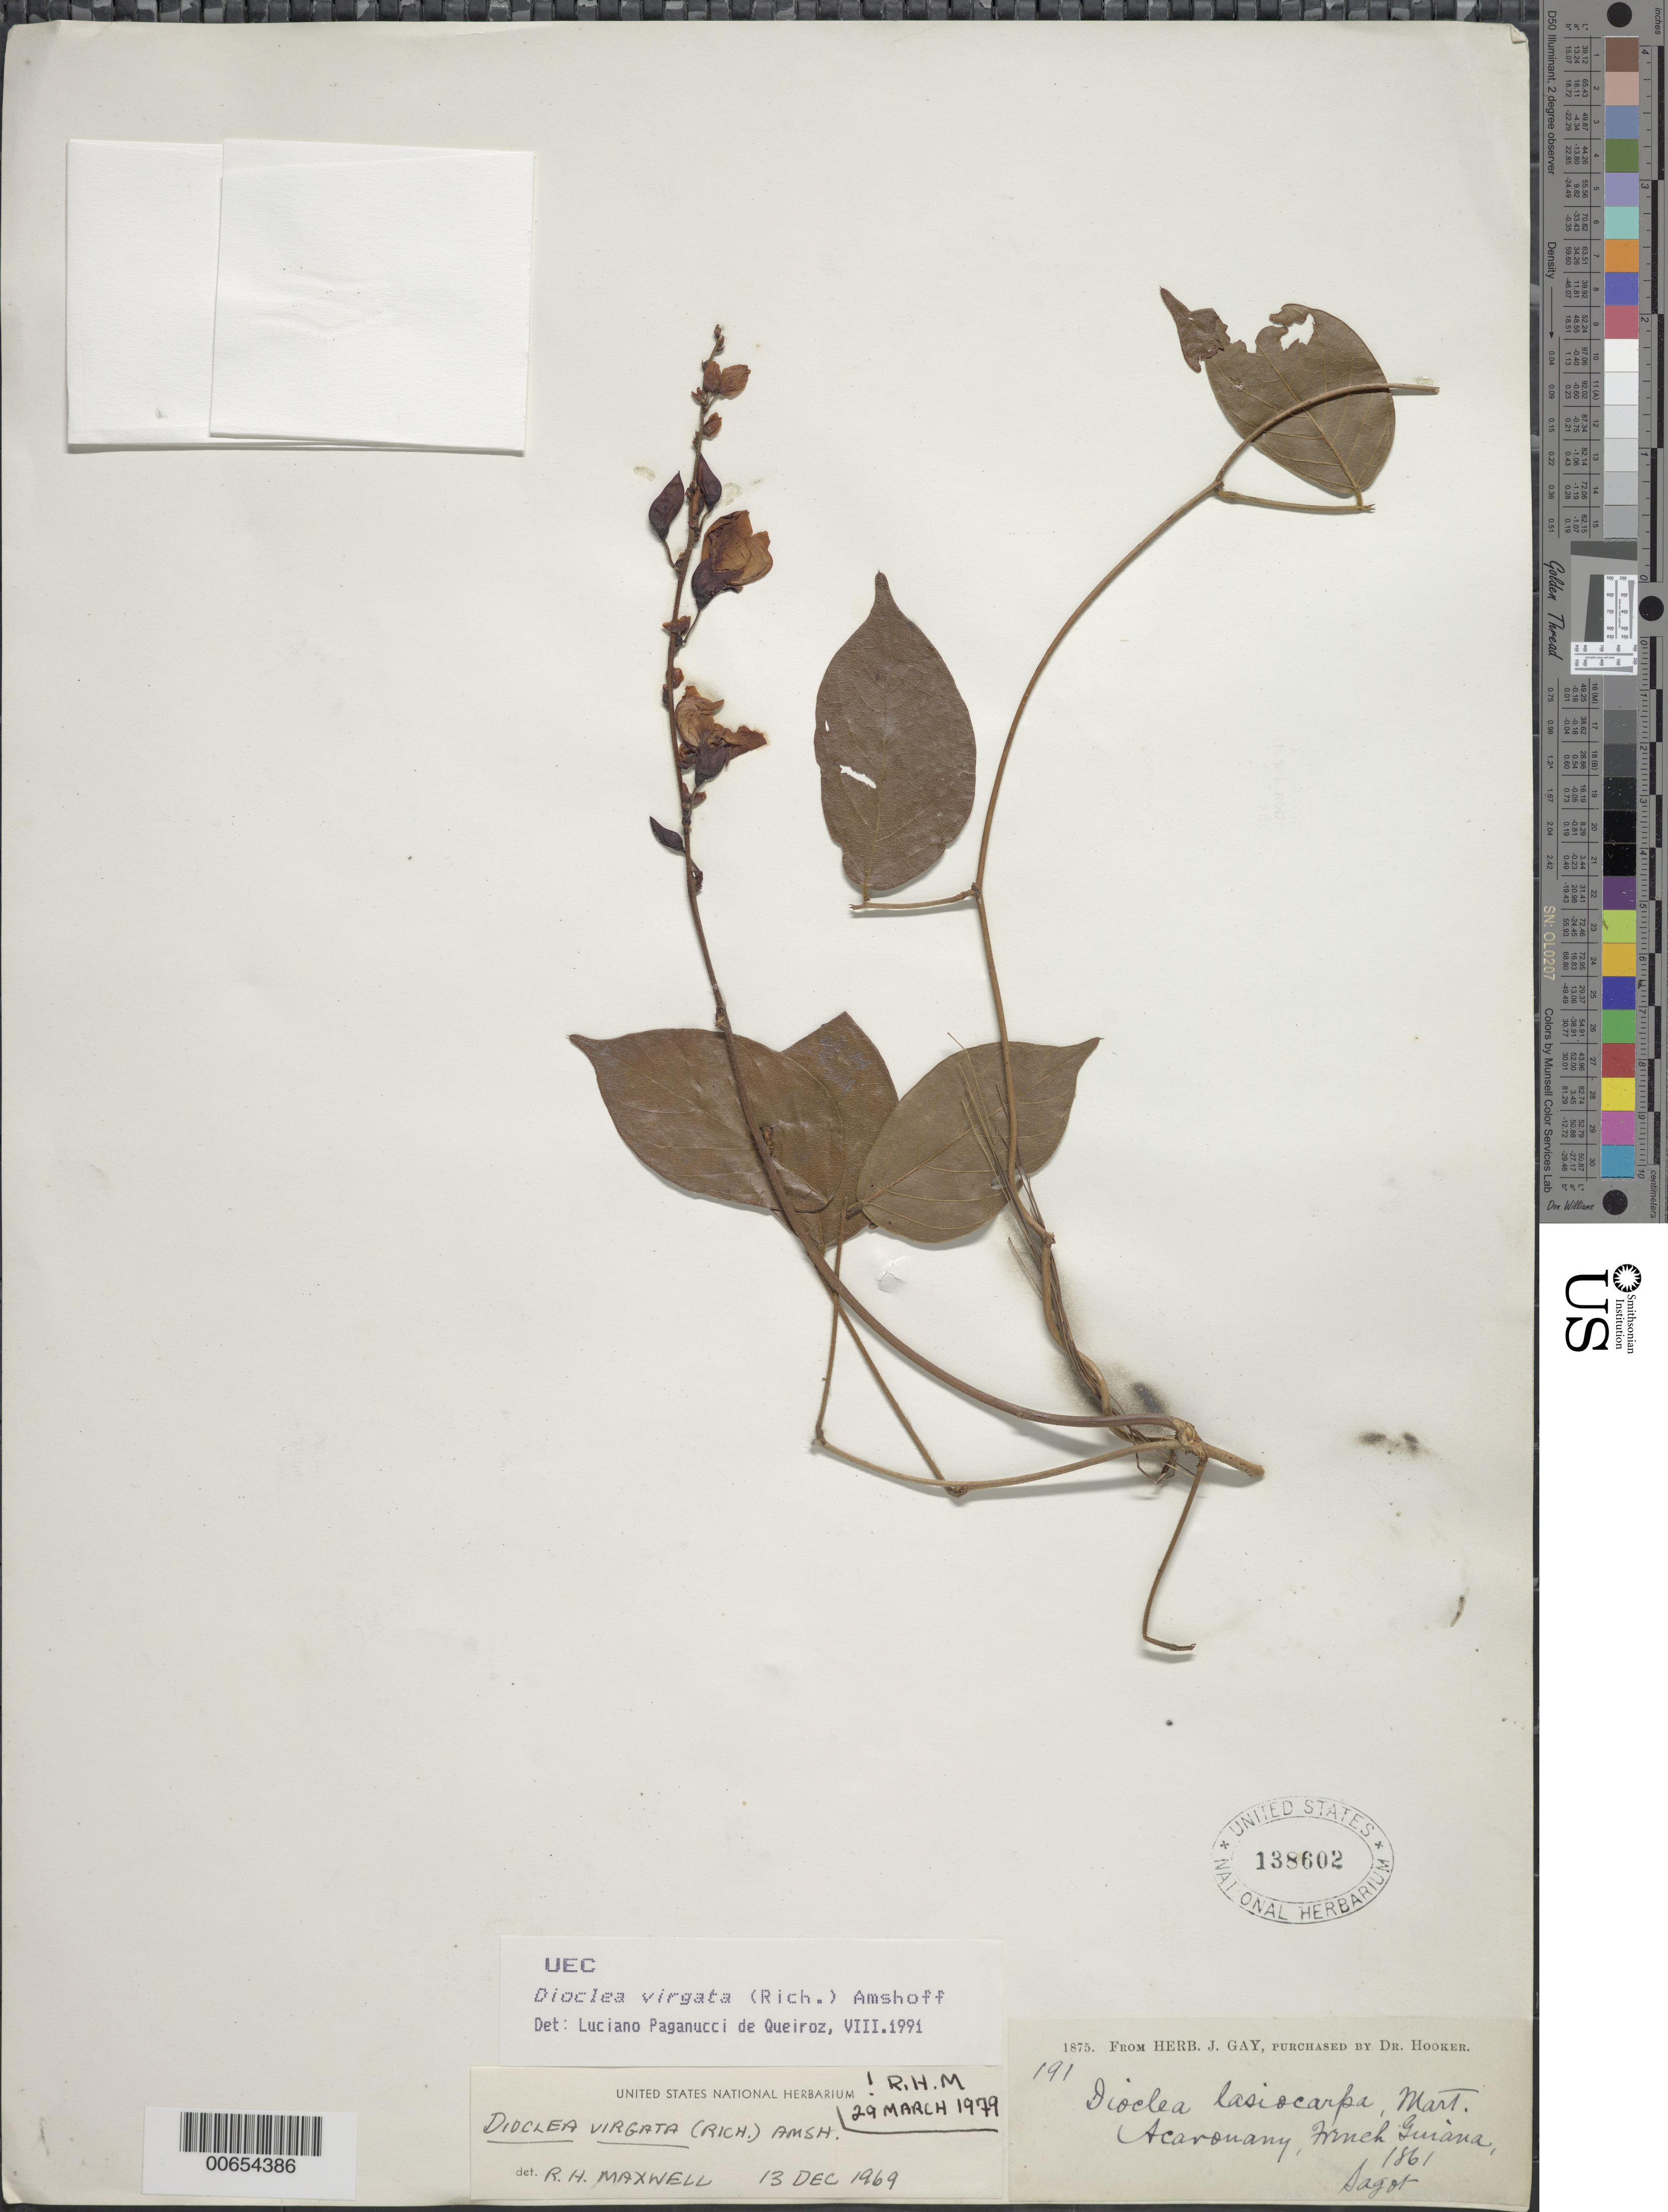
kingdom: Plantae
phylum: Tracheophyta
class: Magnoliopsida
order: Fabales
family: Fabaceae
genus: Dioclea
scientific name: Dioclea virgata var. virgata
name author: (Rich.) Amshoff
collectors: P. A. Sagot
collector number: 191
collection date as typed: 1861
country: French Guiana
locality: Karouany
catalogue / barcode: US 138602